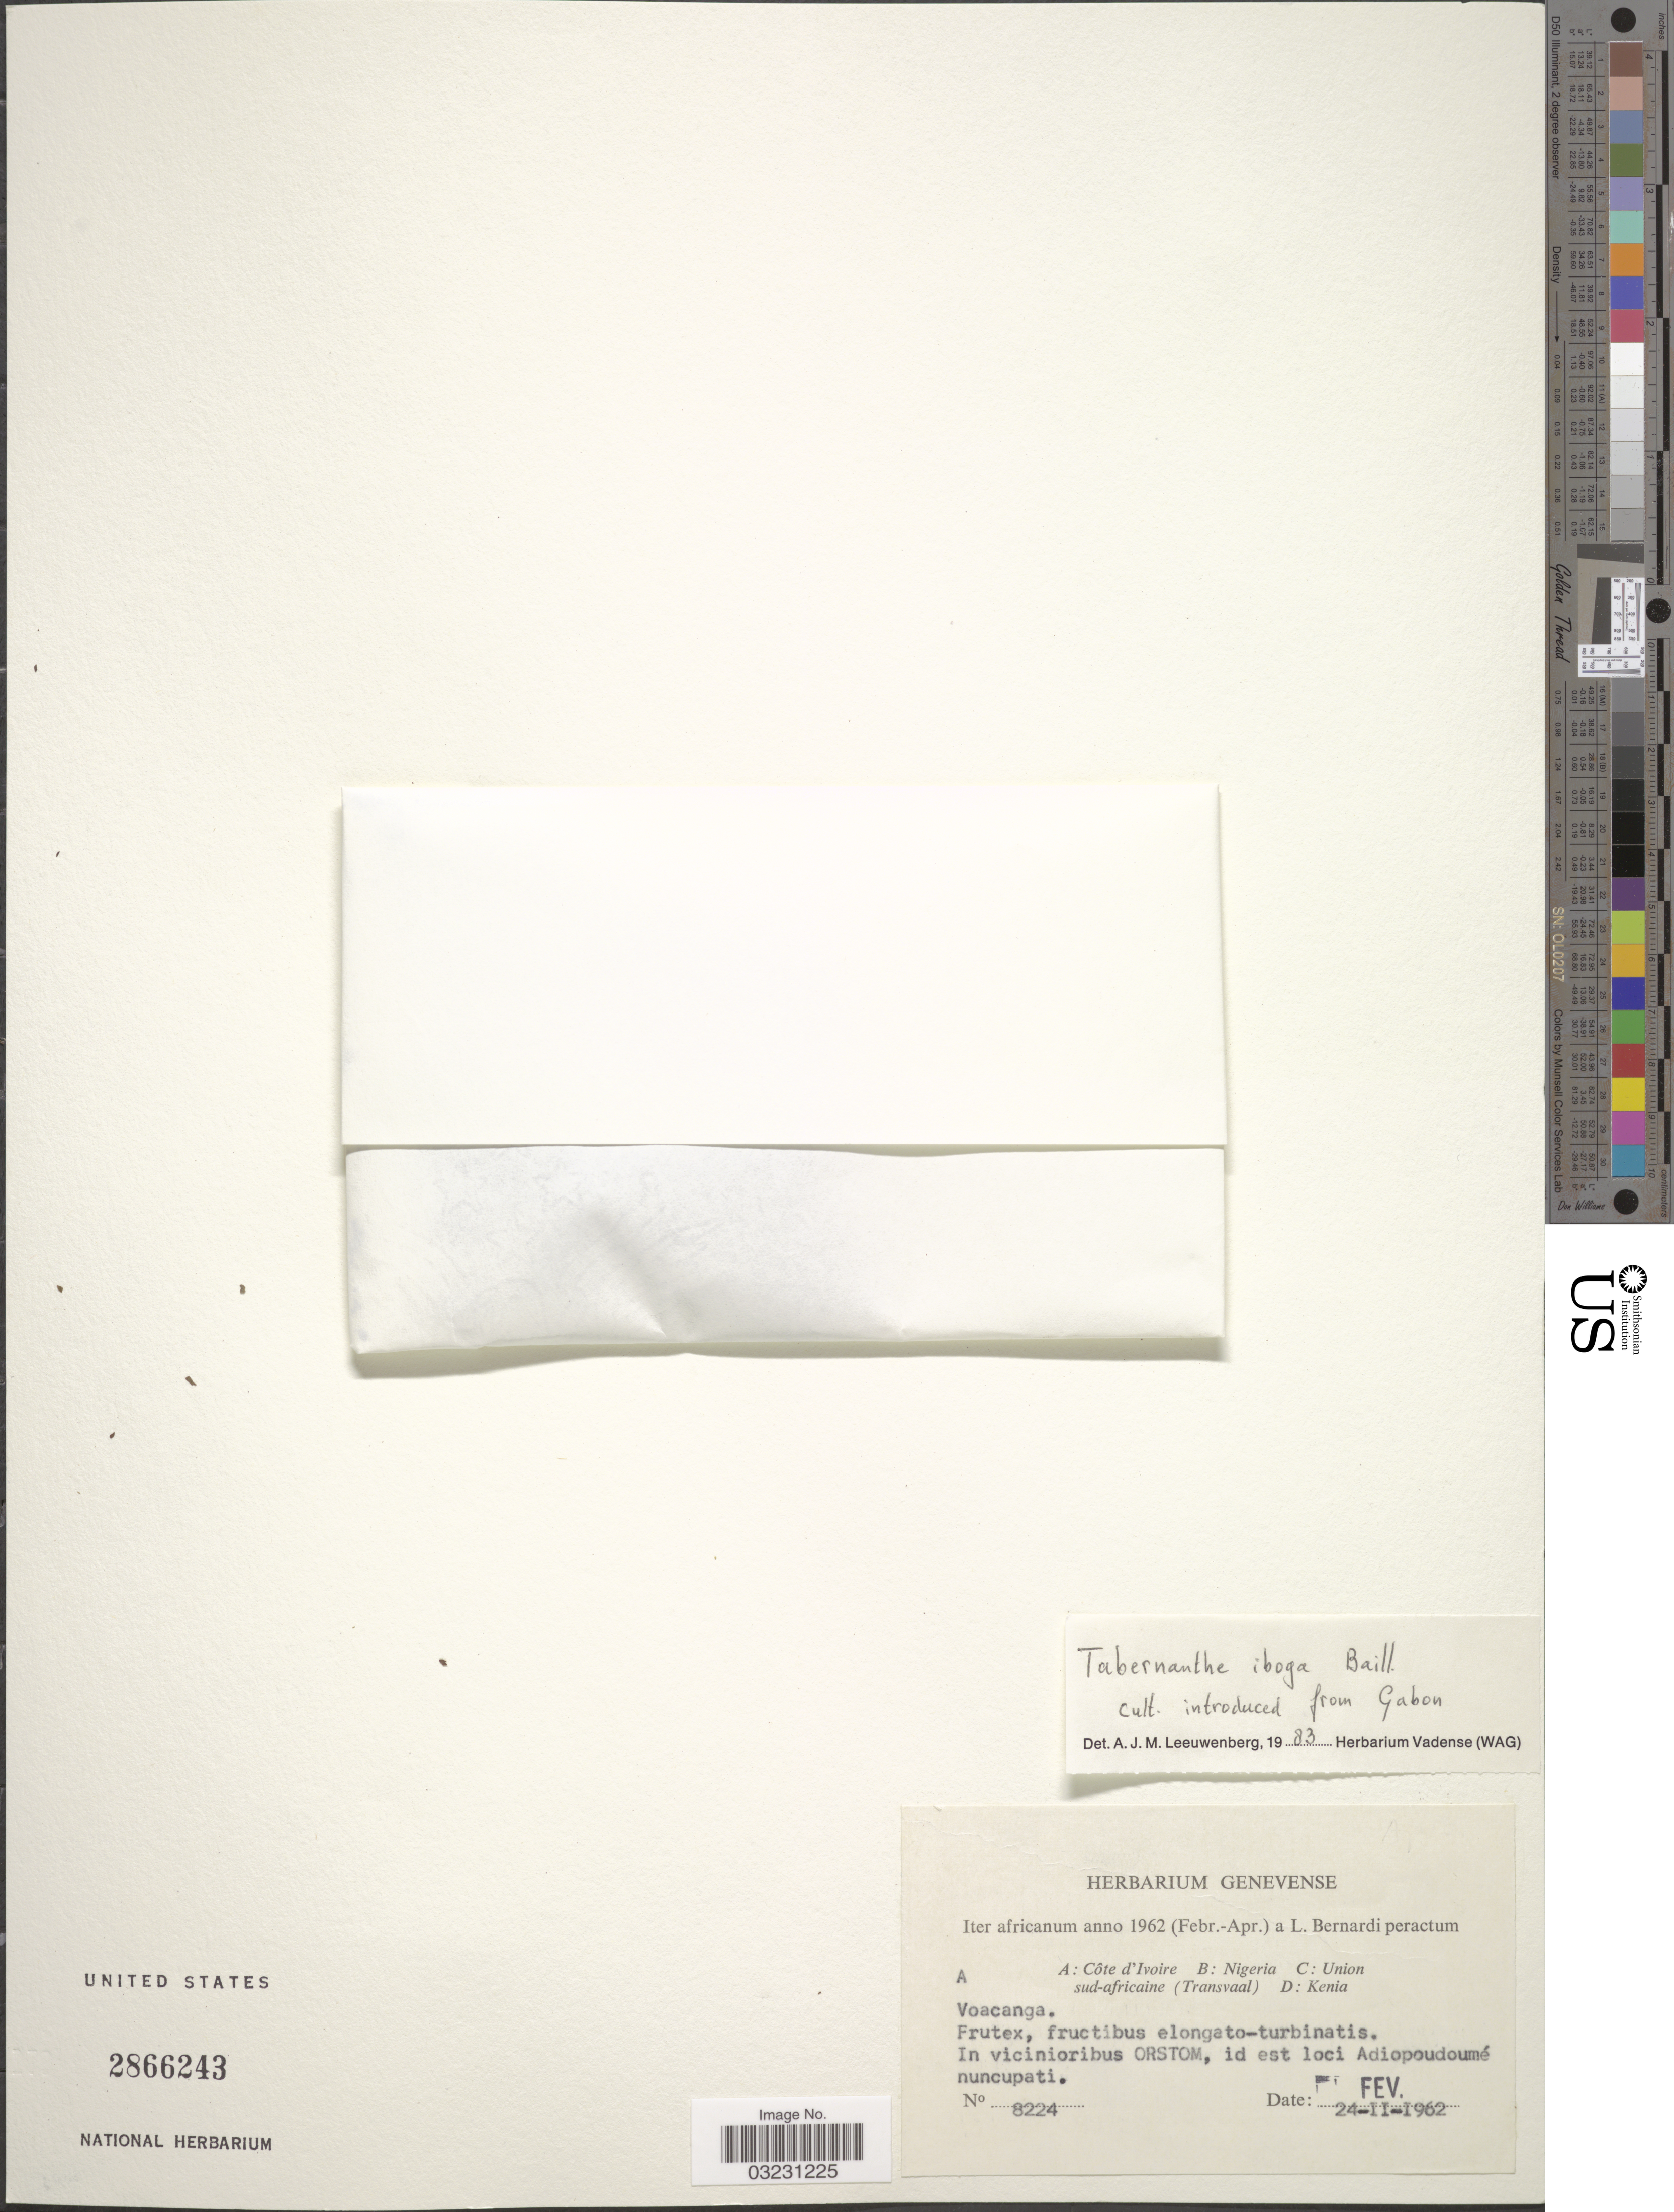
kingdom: Plantae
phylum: Tracheophyta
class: Magnoliopsida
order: Gentianales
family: Apocynaceae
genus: Tabernanthe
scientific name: Tabernanthe iboga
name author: Baill.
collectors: L. Bernardi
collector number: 8224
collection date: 1962-02-24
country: Ivory Coast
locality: Côte d'Ivoire. In vicinioribus Orstom, id est loci Adiopoudoumé nuncupati.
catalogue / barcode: US 2866243